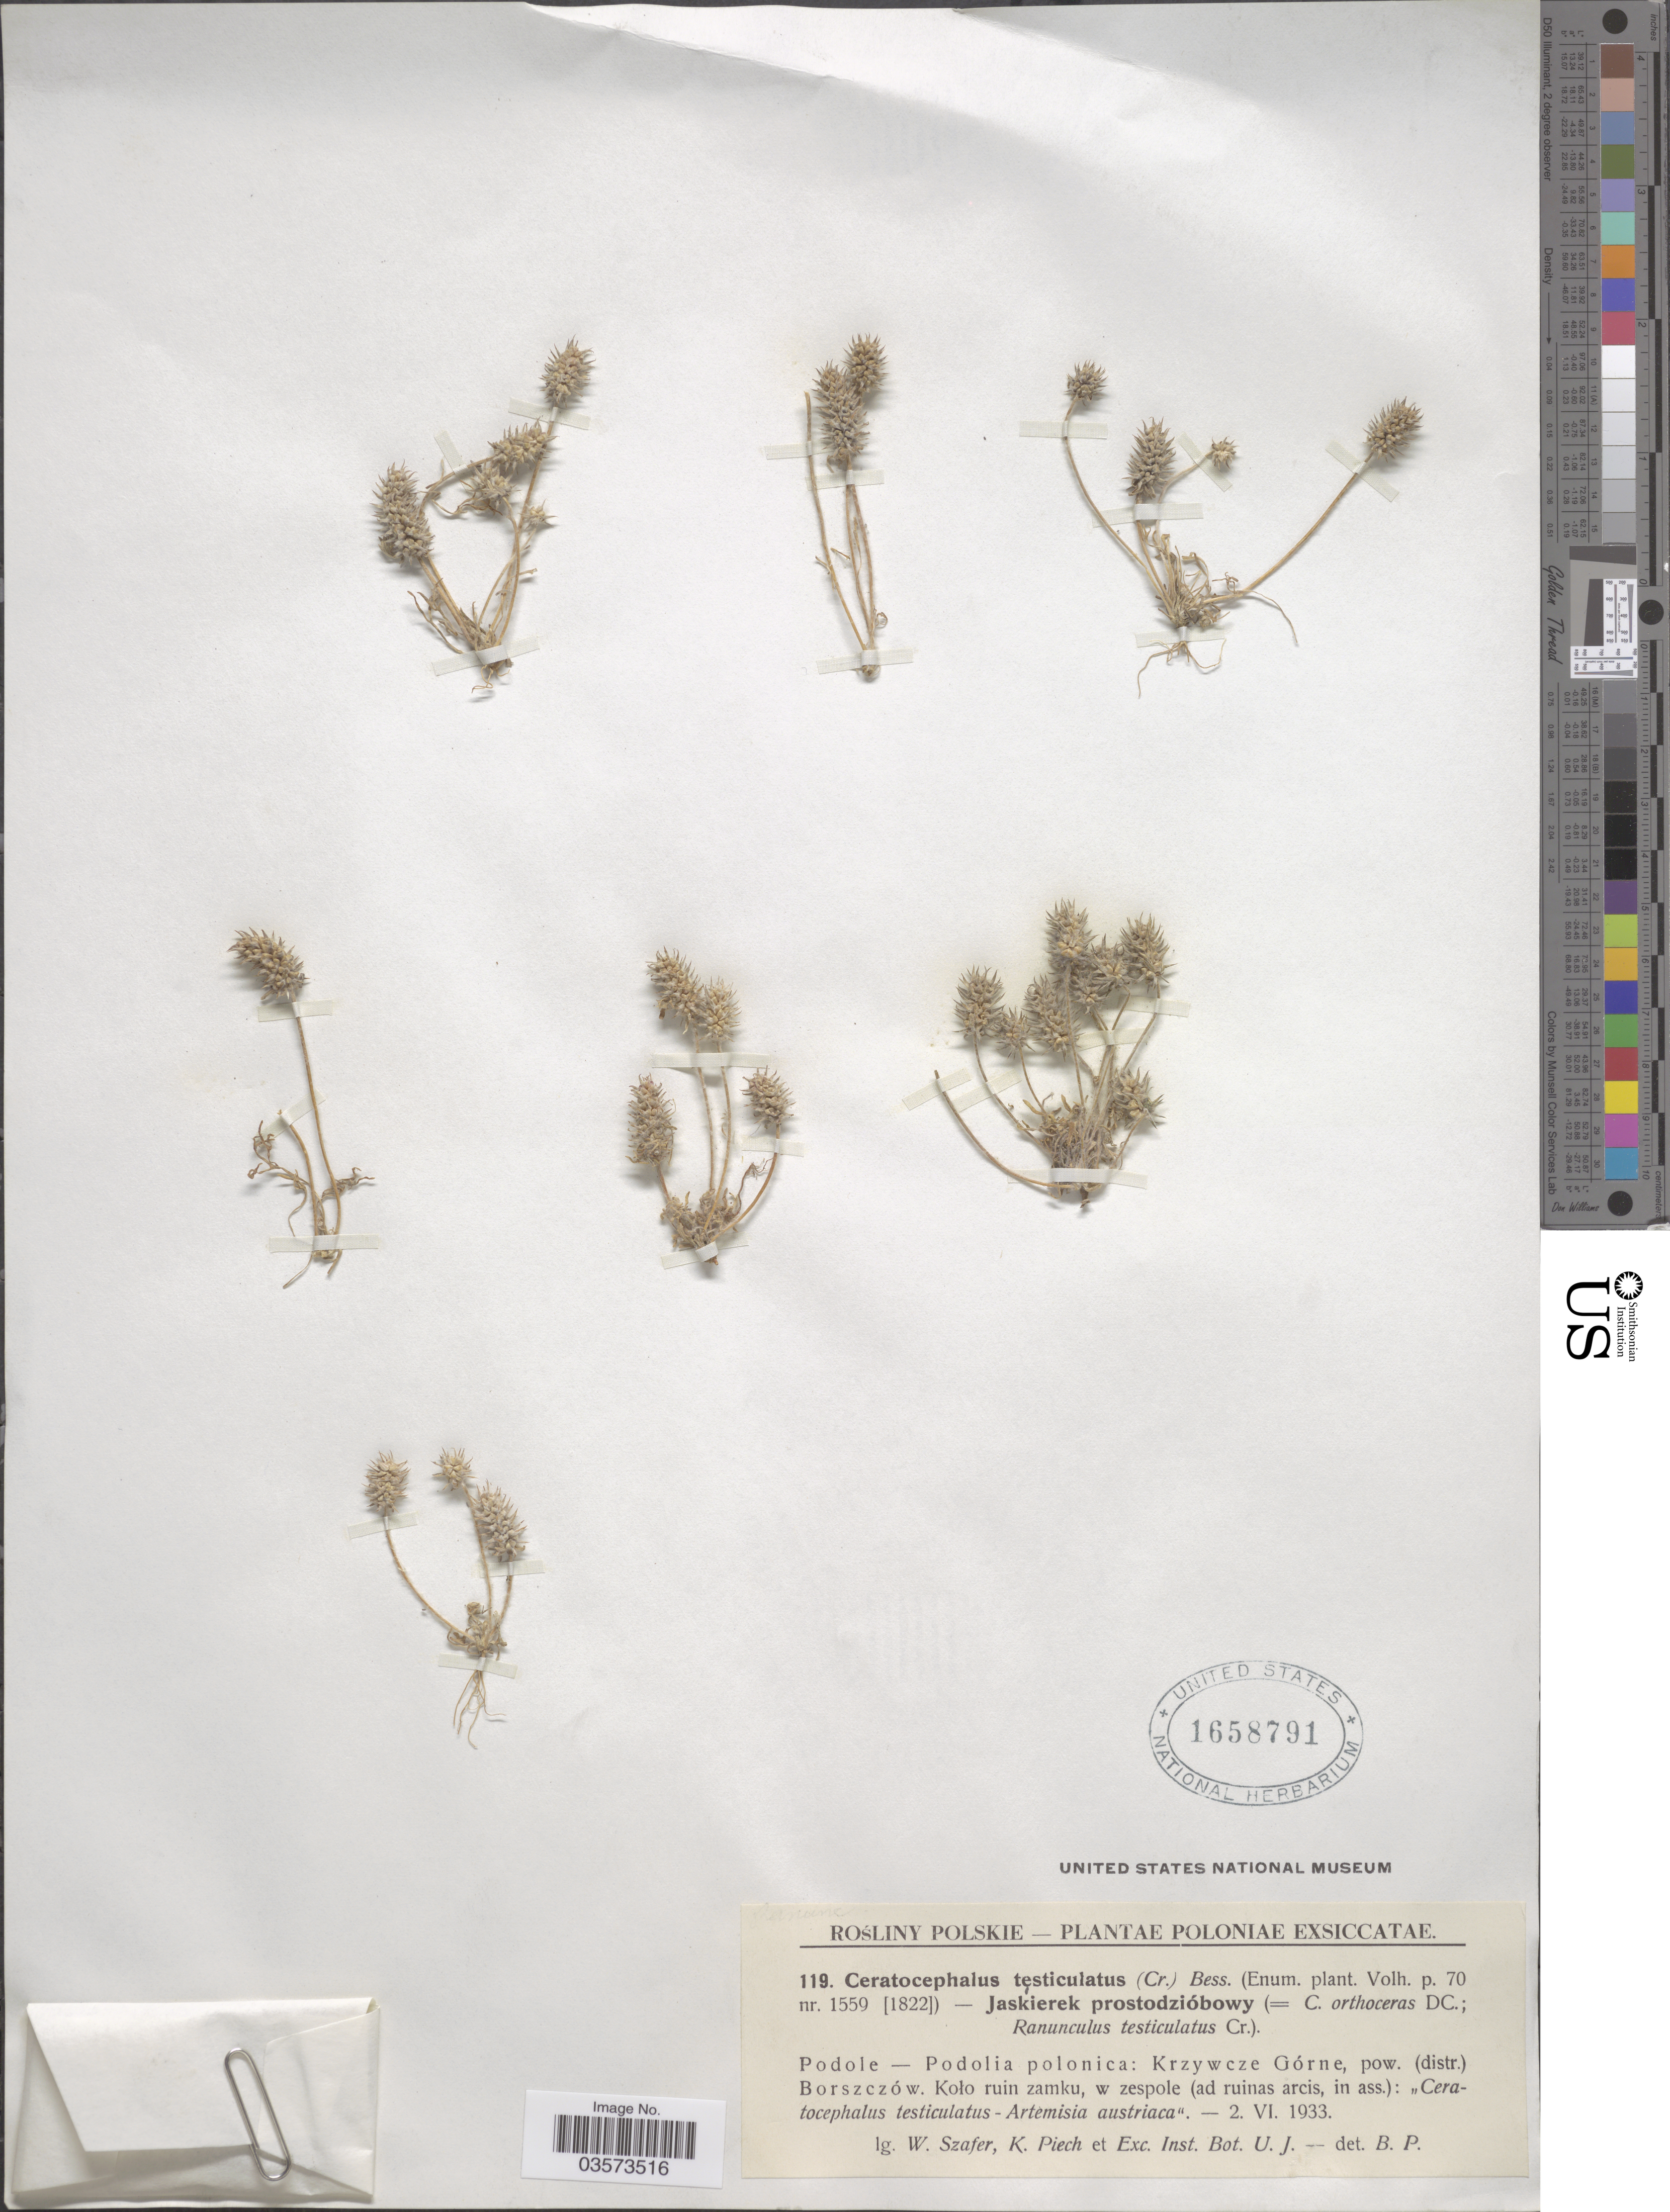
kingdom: Plantae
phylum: Tracheophyta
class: Magnoliopsida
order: Ranunculales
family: Ranunculaceae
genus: Ceratocephalus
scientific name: Ceratocephalus testiculatus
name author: (Crantz) Roth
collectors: W. Szafer, K. Piech & Exc. Inst. Bot. U. J.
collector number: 119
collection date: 1933-06-02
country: Poland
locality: Poloniae. Podole - Podolia polonica: Krzywcze Górne, pow. (distr.) Borszczów.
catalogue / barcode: US 1658791